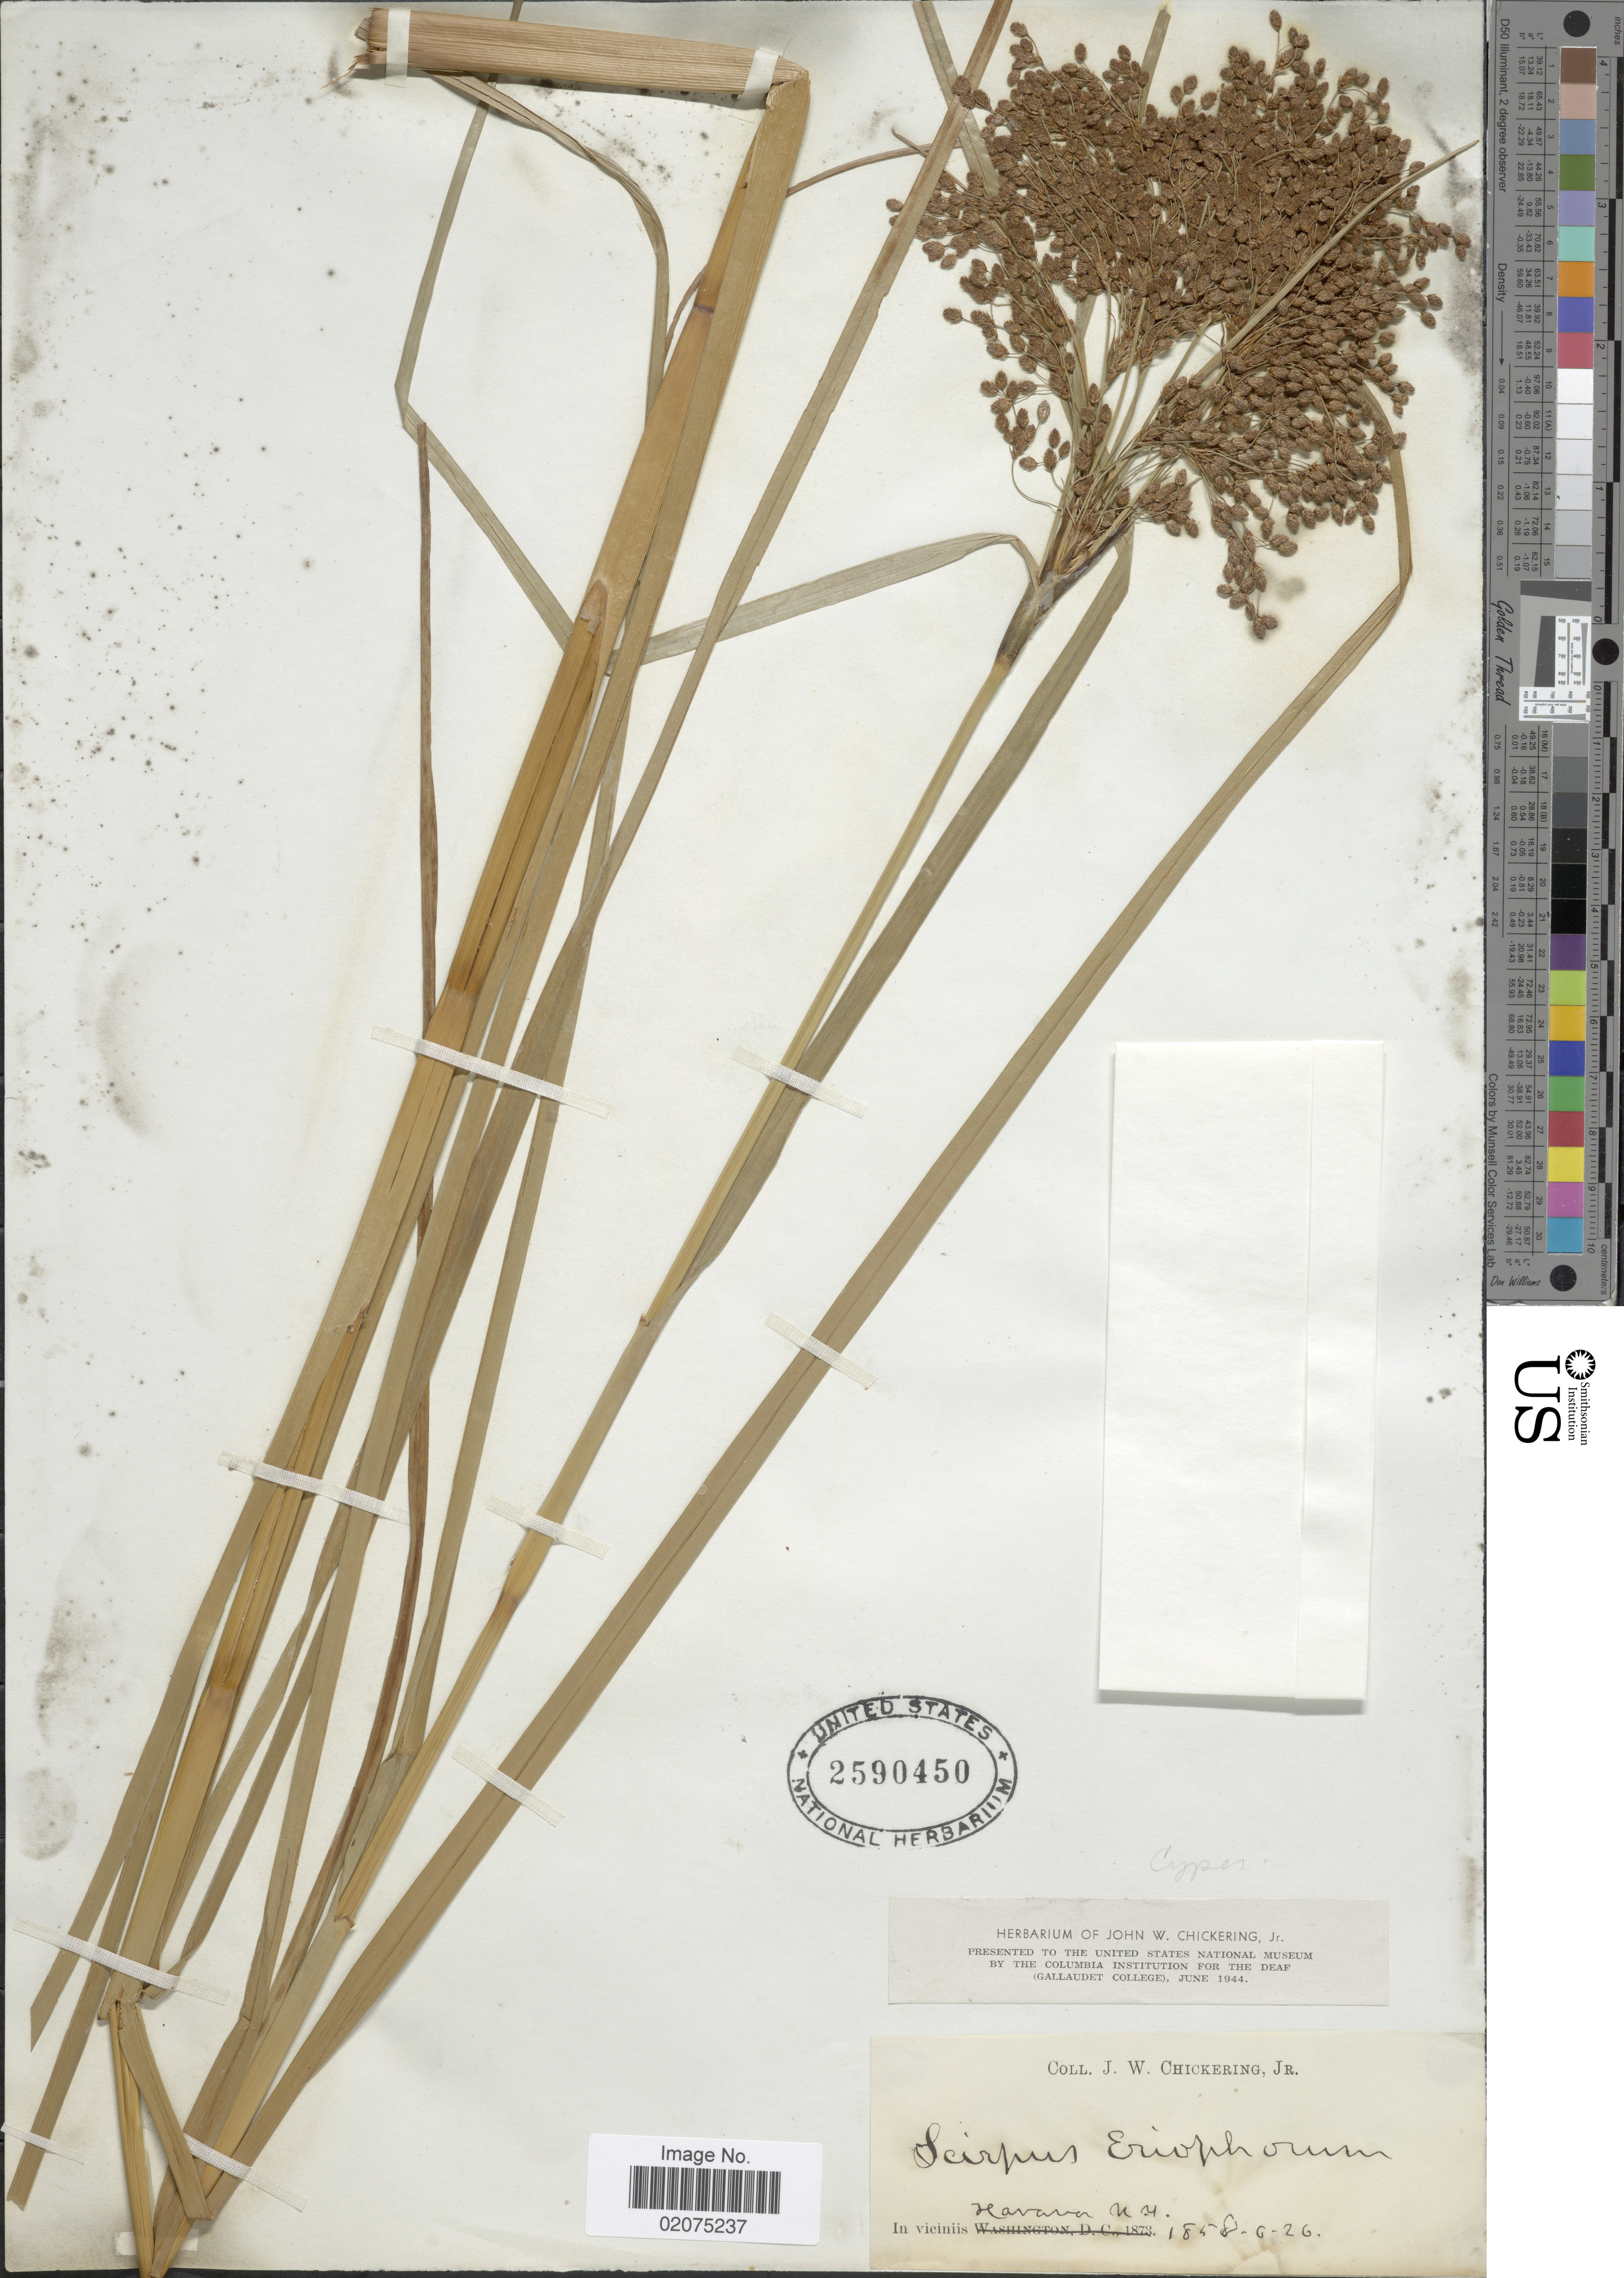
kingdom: Plantae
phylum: Tracheophyta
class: Liliopsida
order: Poales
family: Cyperaceae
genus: Scirpus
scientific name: Scirpus cyperinus var. eriophorum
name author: (Michx.) Kuntze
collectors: J. W. Chickering Jr.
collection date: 1858-06-26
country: United States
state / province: New York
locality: Viciniis Havaver [interpreted], N.Y.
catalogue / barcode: US 2590450